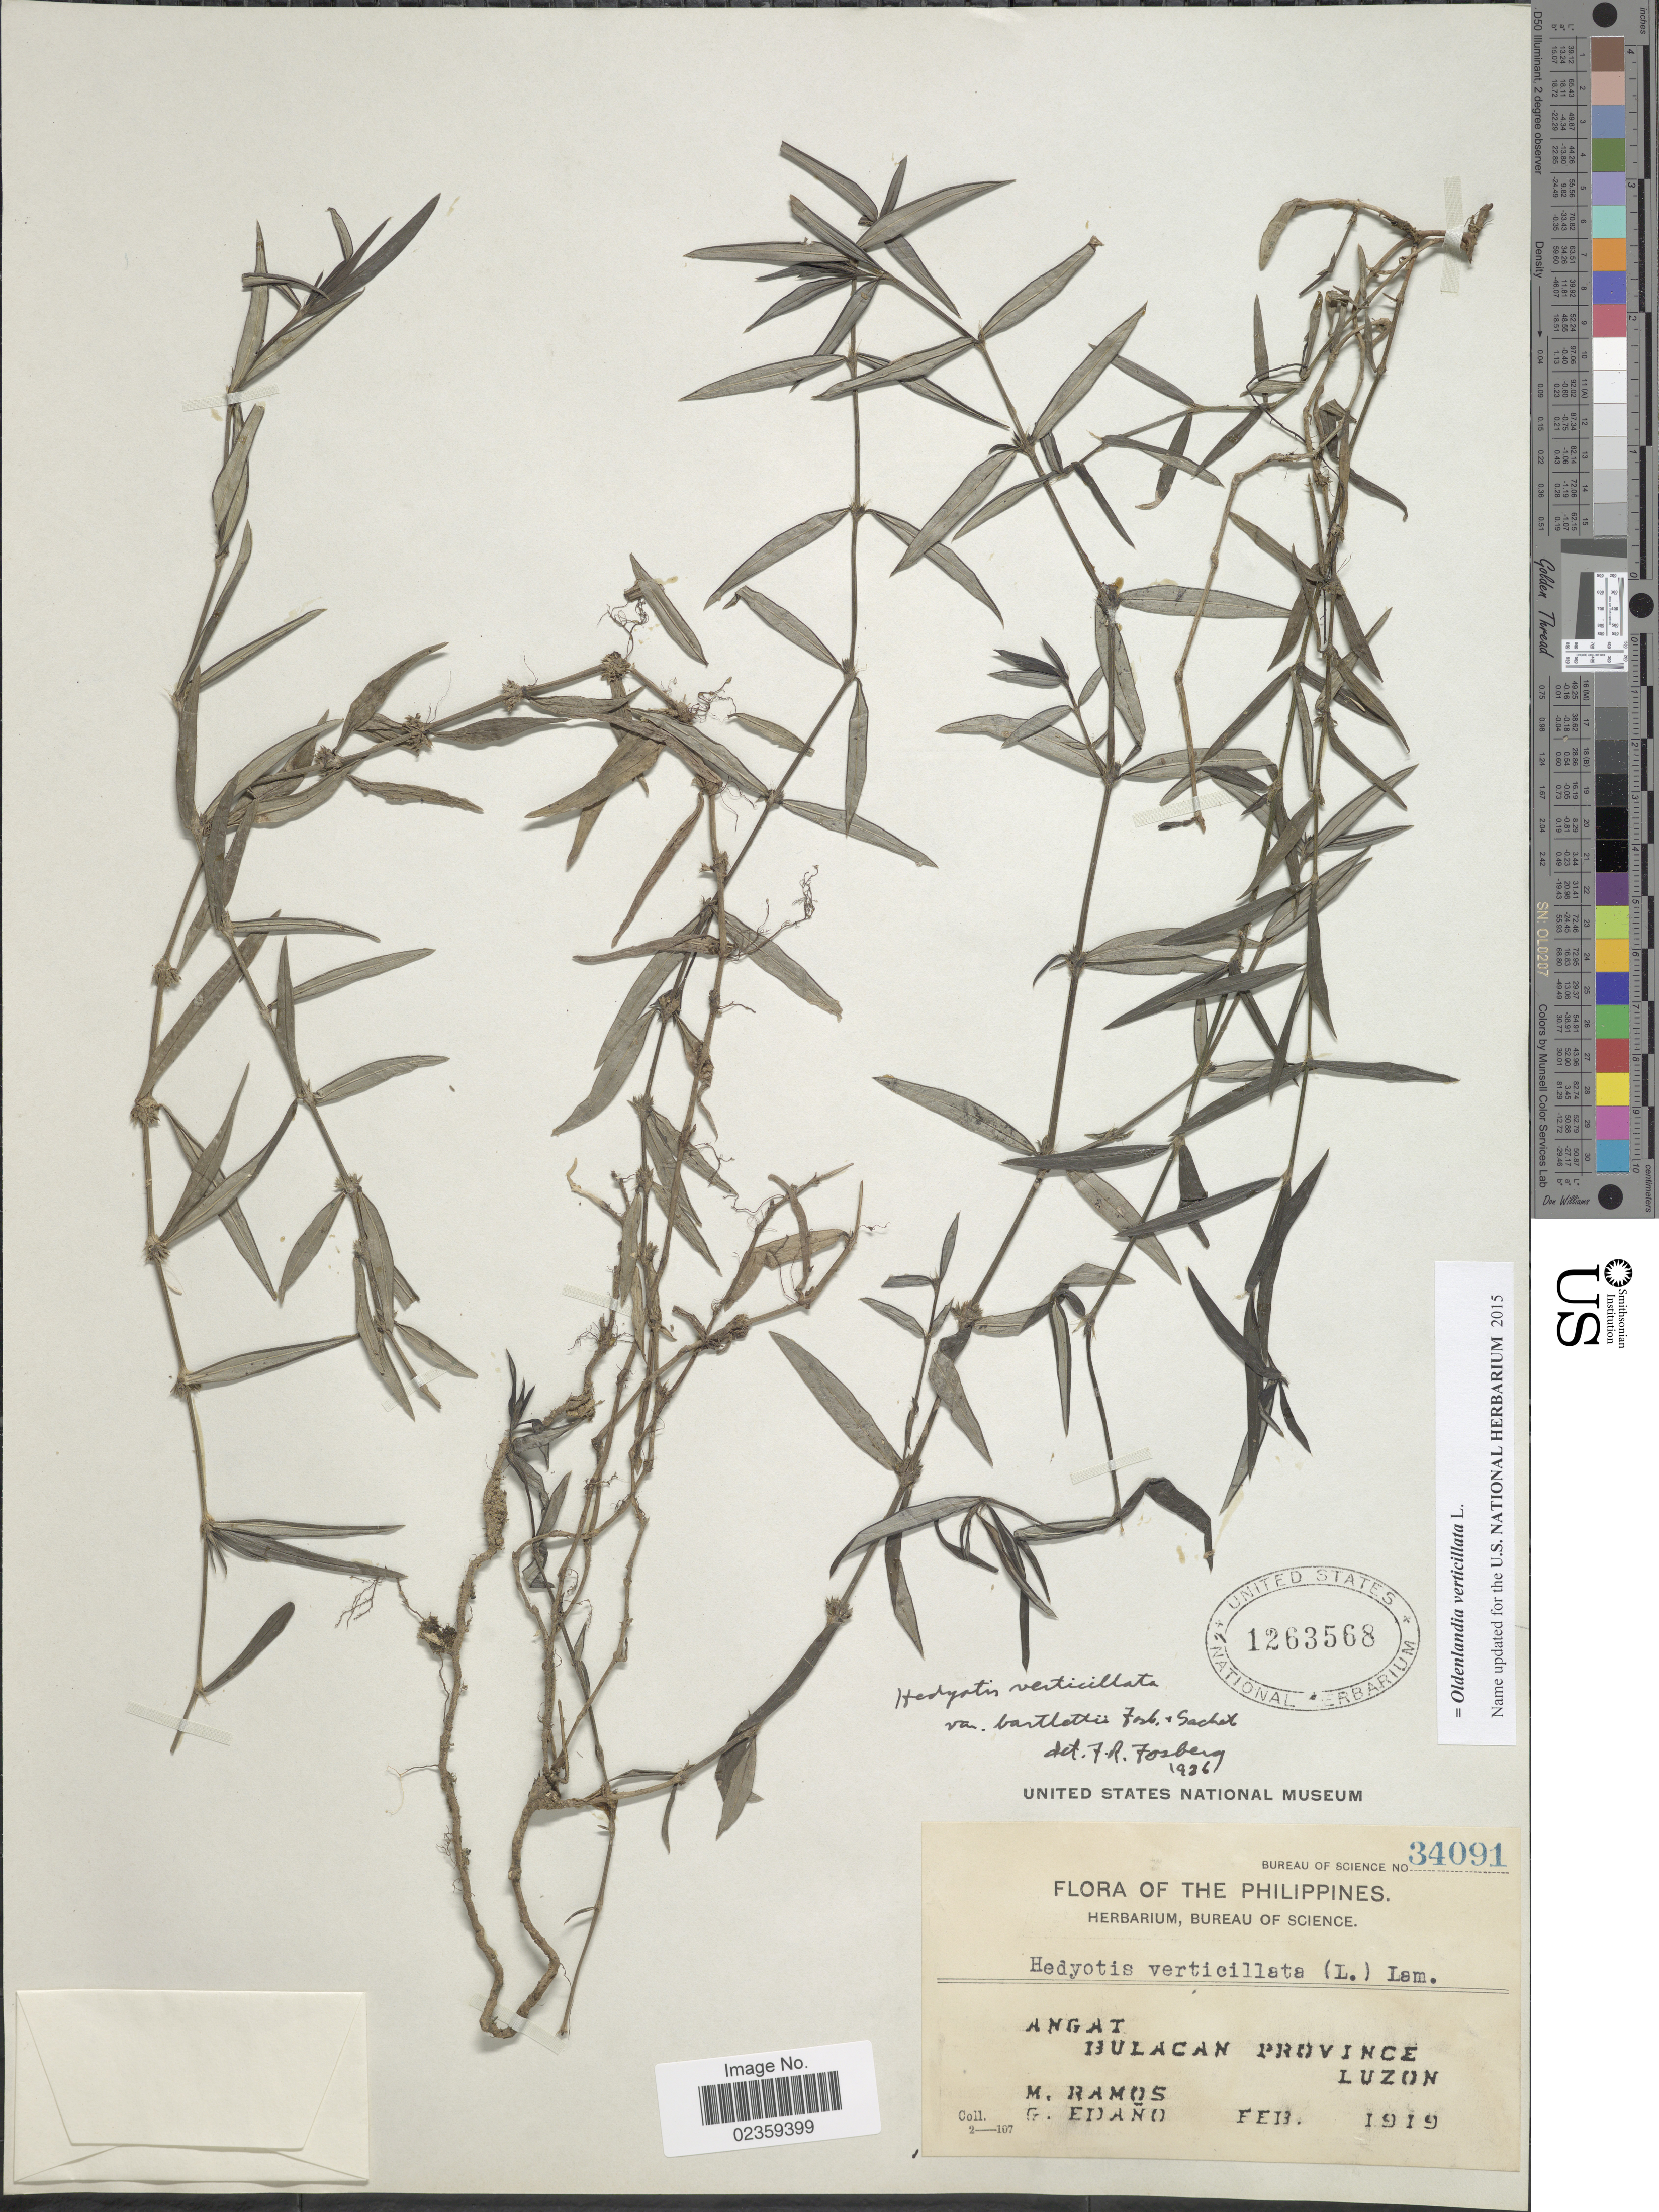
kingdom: Plantae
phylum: Tracheophyta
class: Magnoliopsida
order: Gentianales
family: Rubiaceae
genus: Oldenlandia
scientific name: Oldenlandia verticillata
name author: L.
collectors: M. Ramos & G. Edaño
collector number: Bureau of Science 34091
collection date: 1919-02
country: Philippines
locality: Angat. Bulacan Province. Luzon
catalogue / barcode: US 1263568